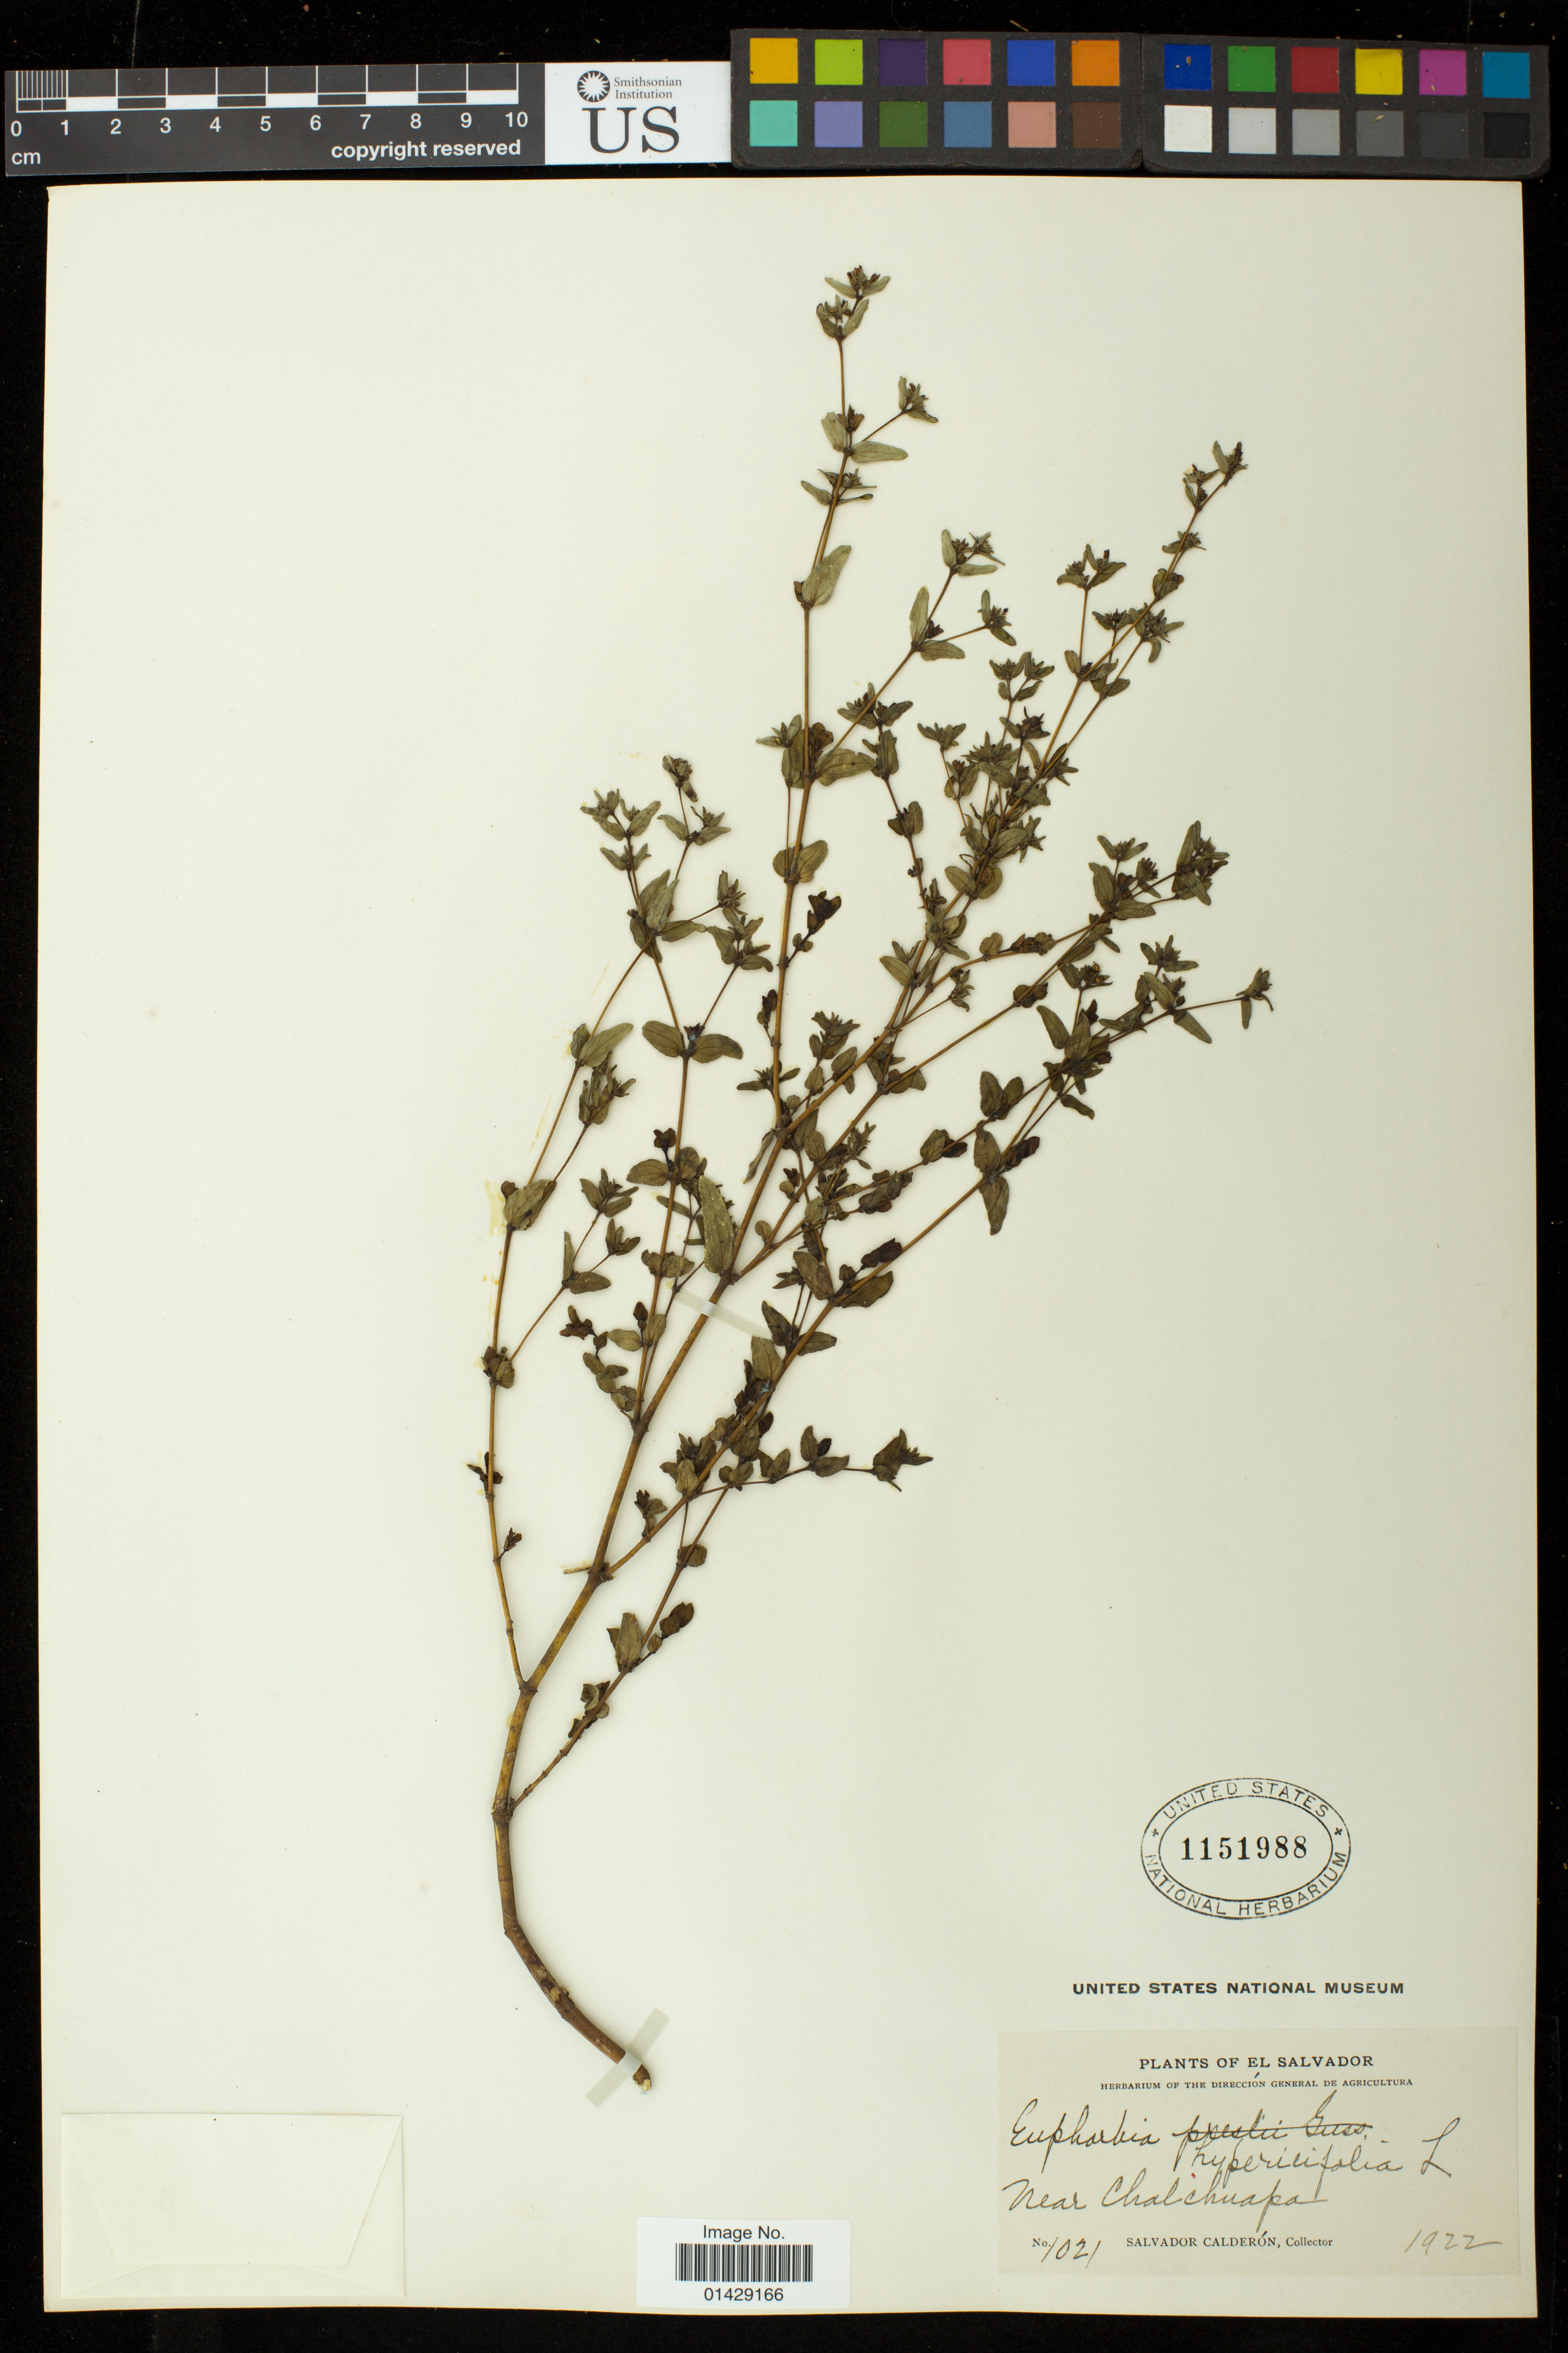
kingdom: Plantae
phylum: Tracheophyta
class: Magnoliopsida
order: Malpighiales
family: Euphorbiaceae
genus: Euphorbia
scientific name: Euphorbia hyssopifolia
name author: L.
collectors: S. Calderón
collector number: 1021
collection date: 1922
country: El Salvador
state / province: Santa Ana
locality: Near Chalchuapa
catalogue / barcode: US 1151988